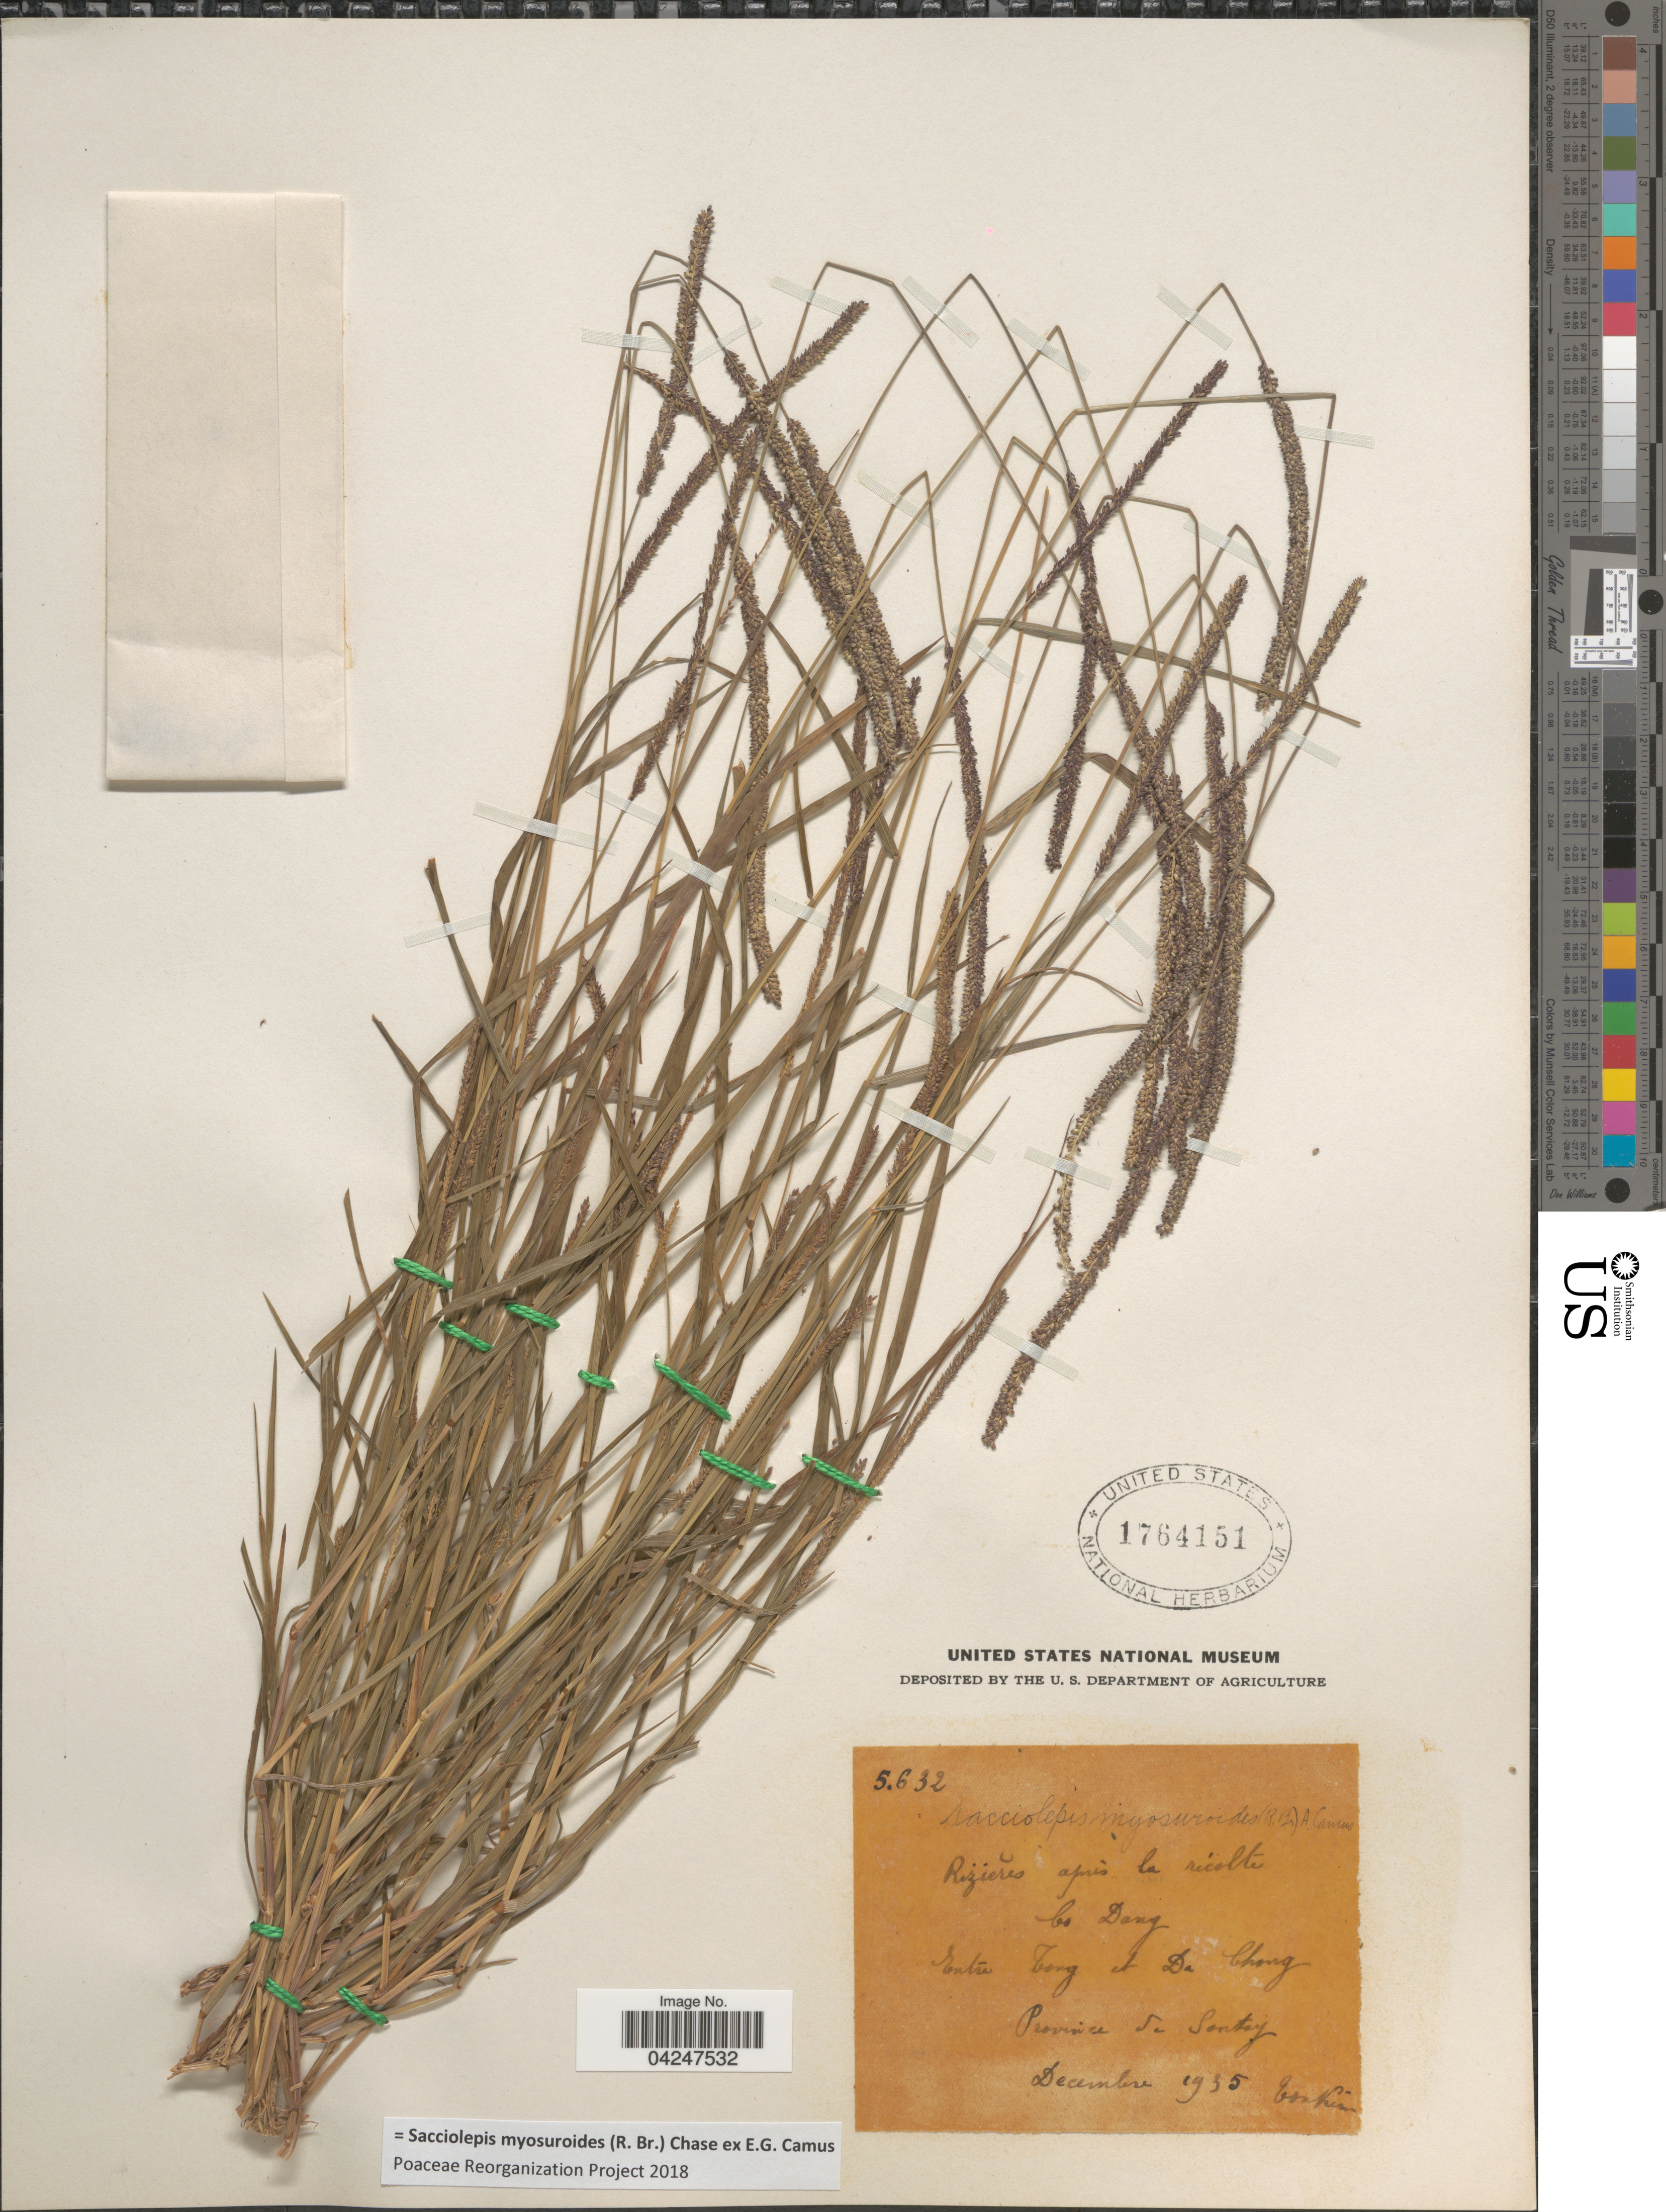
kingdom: Plantae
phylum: Tracheophyta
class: Liliopsida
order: Poales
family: Poaceae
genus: Sacciolepis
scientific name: Sacciolepis myosuroides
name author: (R. Br.) Chase ex E.G. Camus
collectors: P. A. Pételot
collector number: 5632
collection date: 1935-12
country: Vietnam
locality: Rizieres après la récolte bo Dang. Entre Tong et Da Chong. Province de Sontay.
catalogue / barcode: US 1764151